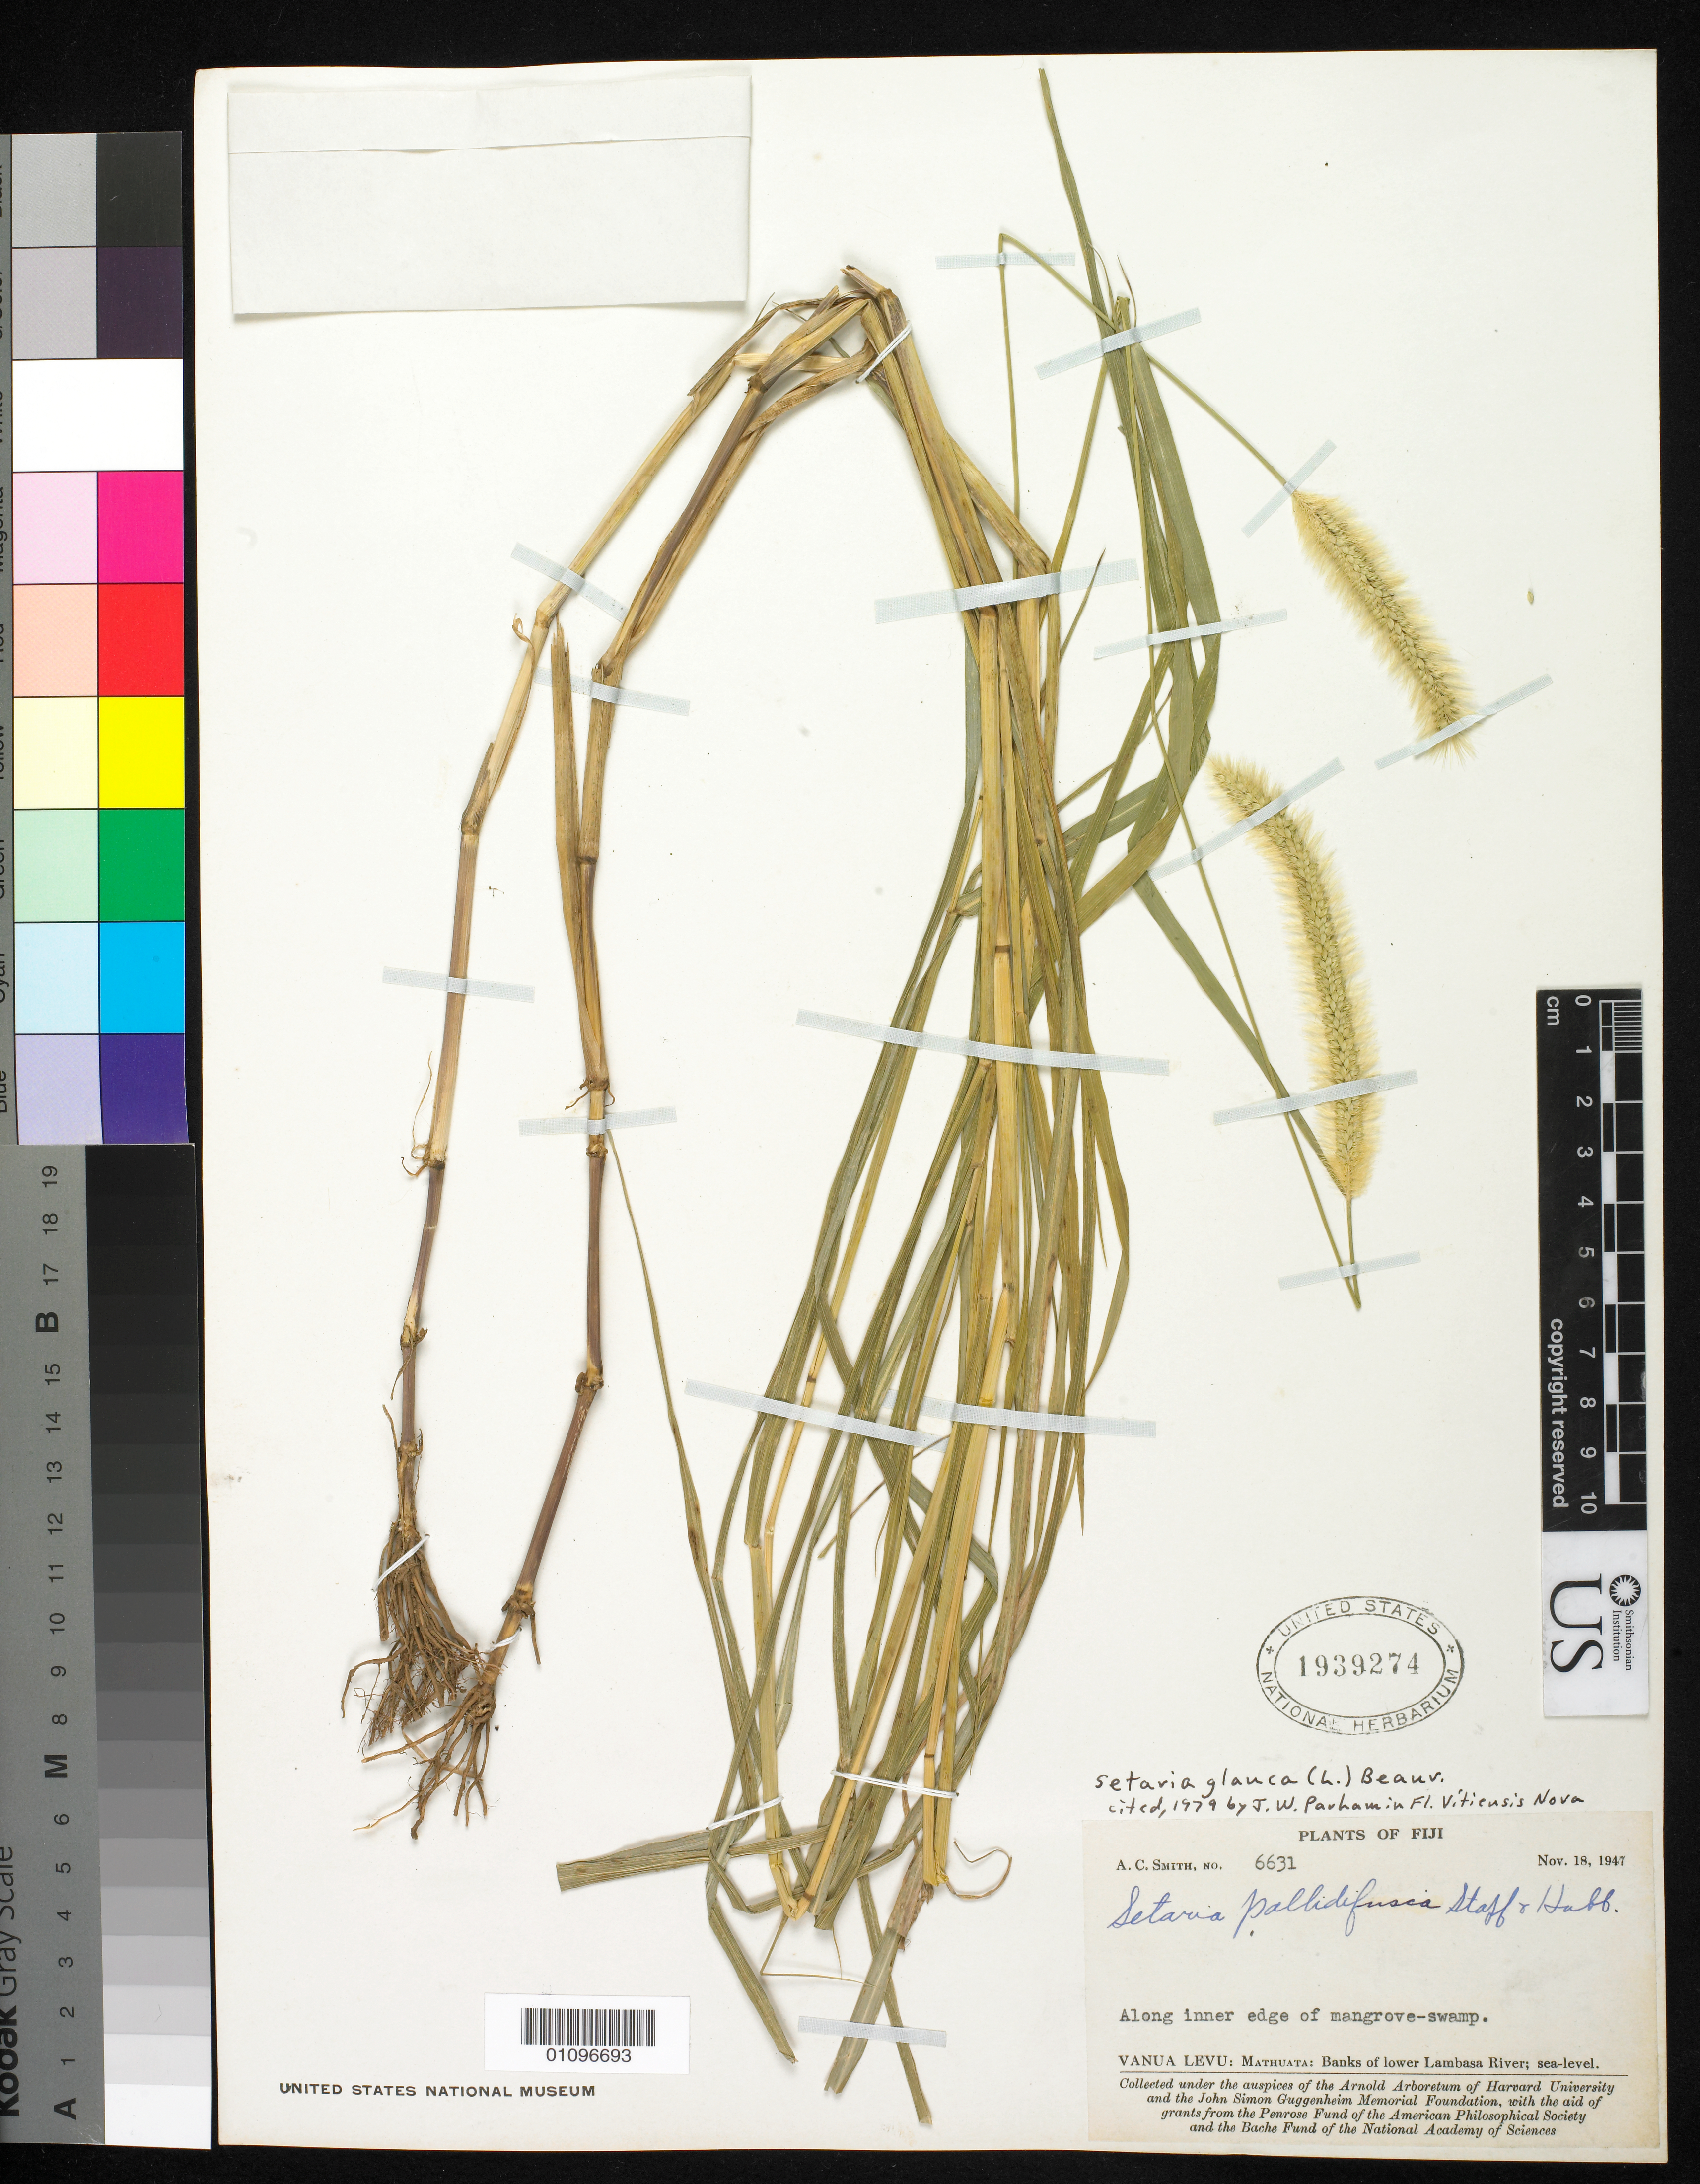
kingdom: Plantae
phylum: Tracheophyta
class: Liliopsida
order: Poales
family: Poaceae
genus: Setaria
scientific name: Setaria glauca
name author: (L.) P. Beauv.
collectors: A. C. Smith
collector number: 6631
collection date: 1947-11-18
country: Fiji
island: Macuata-i-wai [Mathuata-i-wai]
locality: Mathuata, banks of lower Lambasa River; sea-level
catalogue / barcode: US 1939274